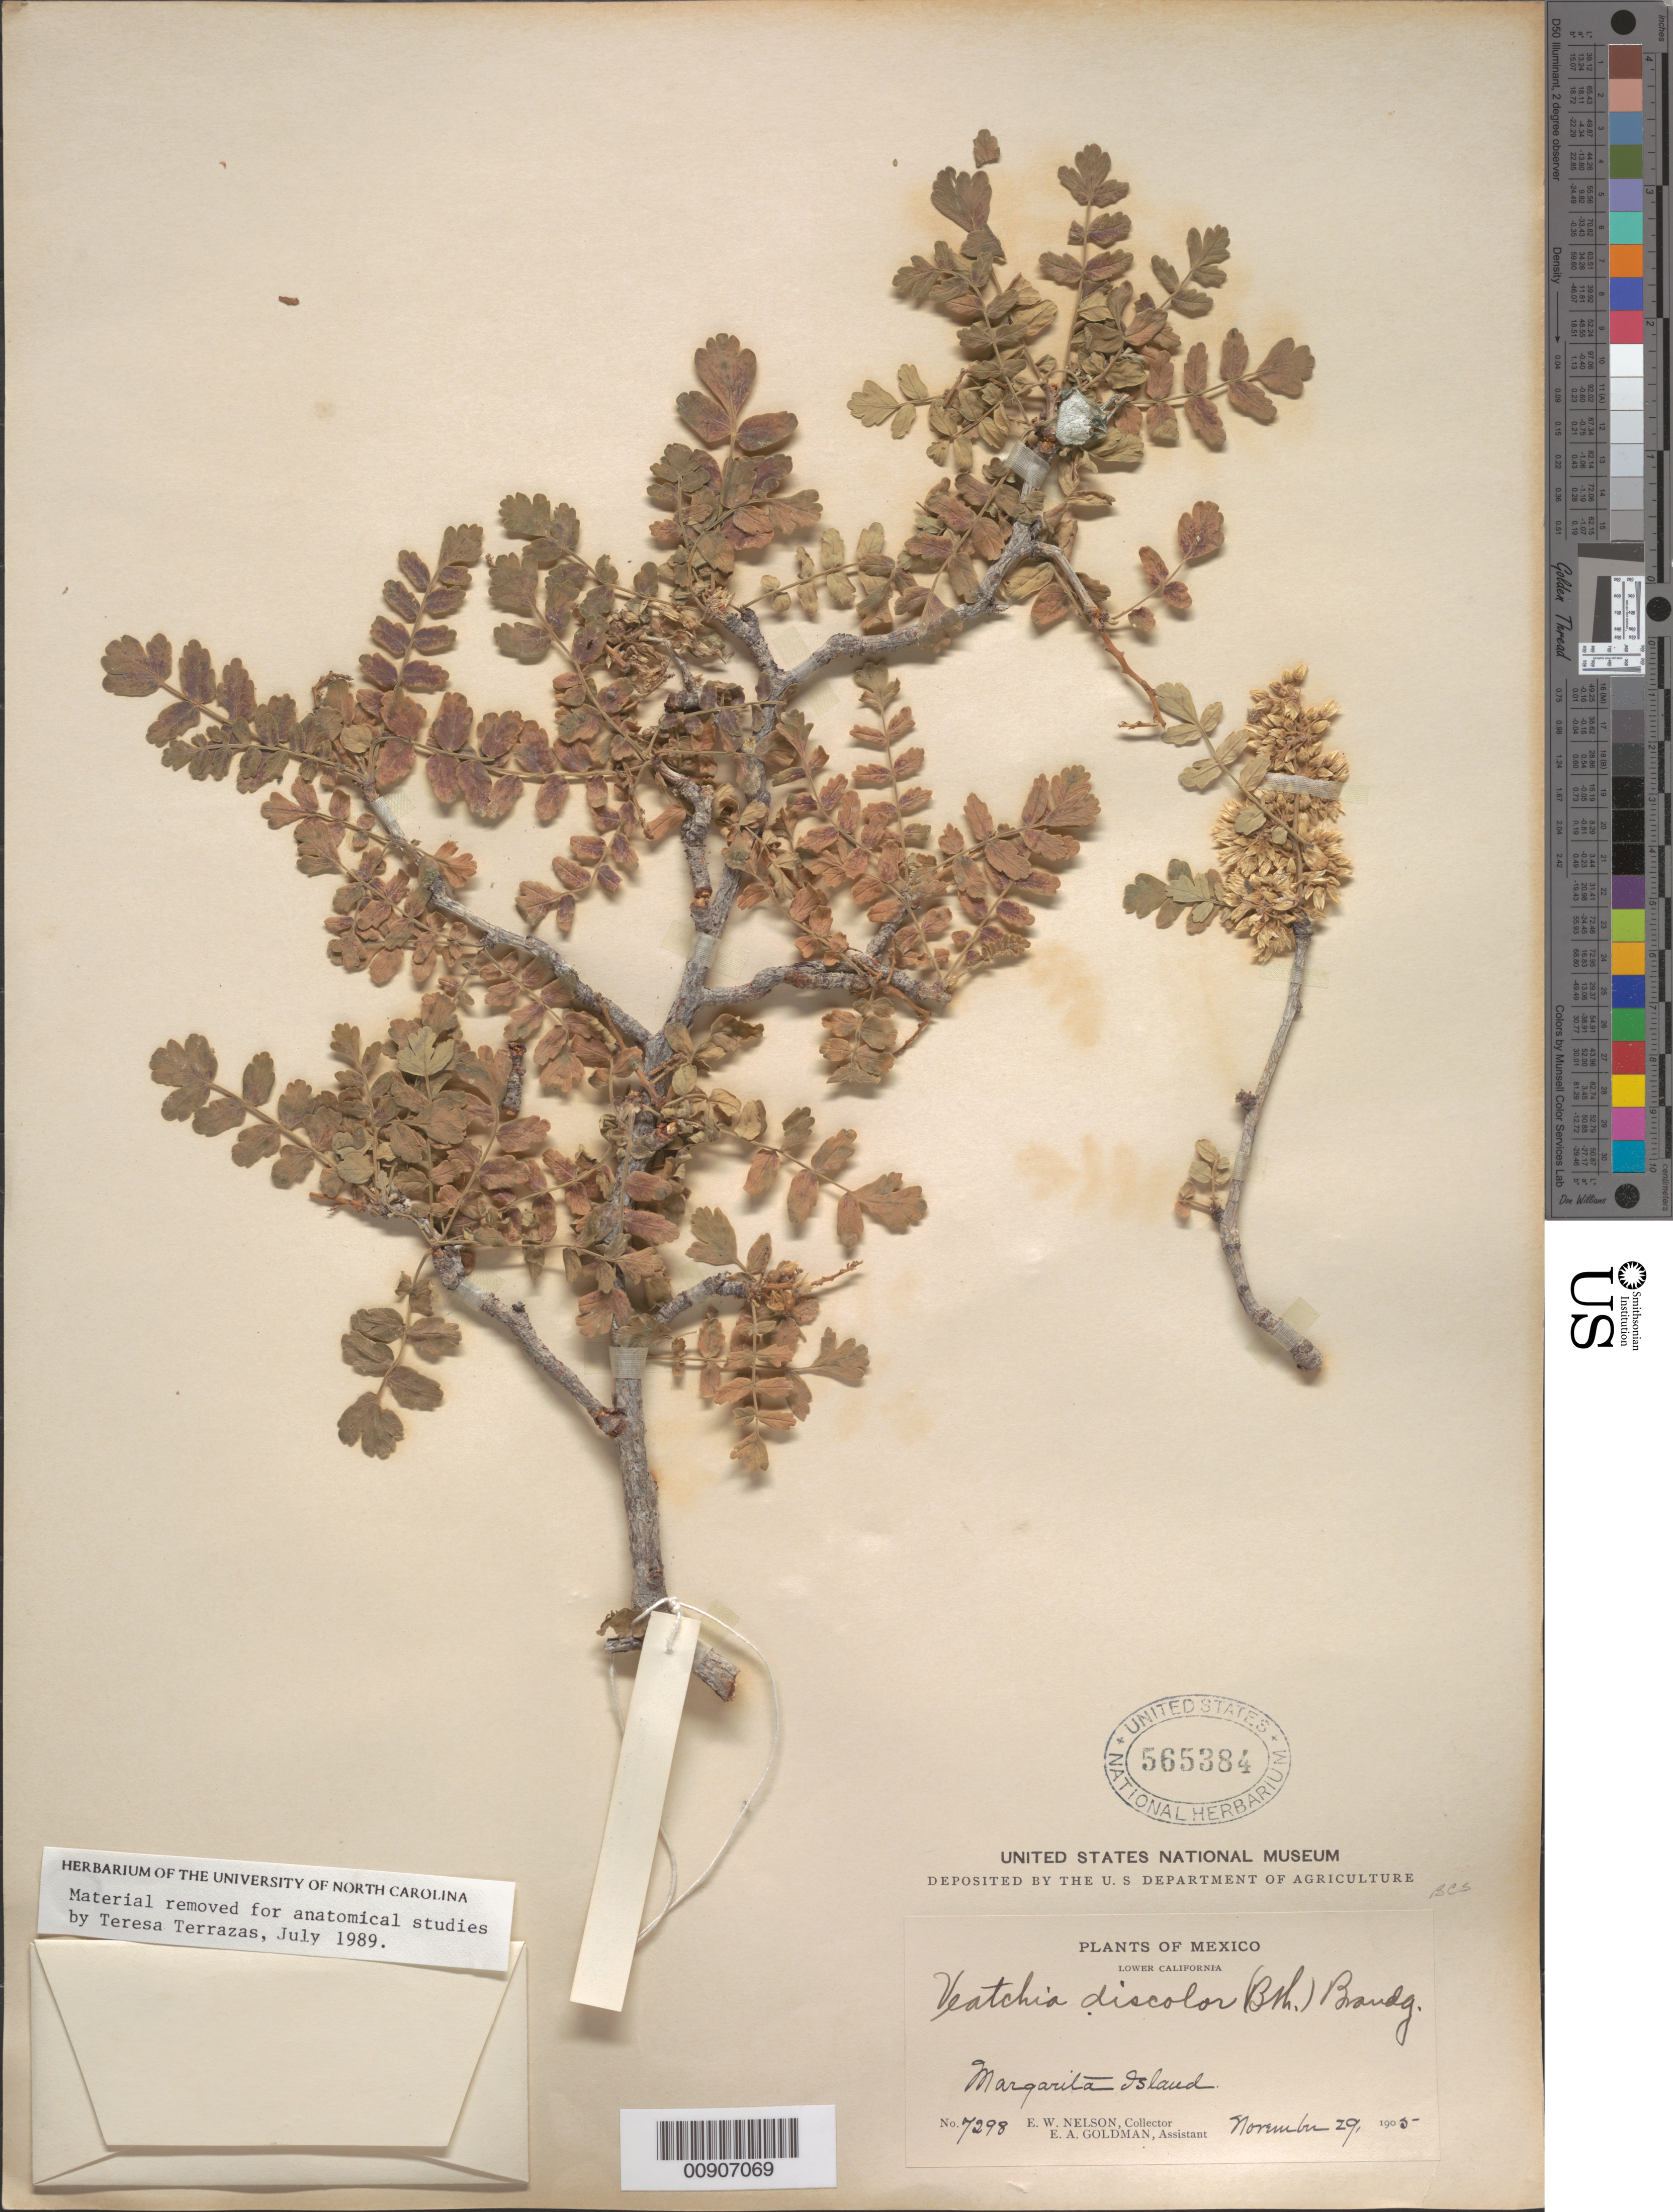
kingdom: Plantae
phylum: Tracheophyta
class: Magnoliopsida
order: Sapindales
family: Anacardiaceae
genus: Pachycormus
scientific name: Pachycormus discolor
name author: (Benth.) Coville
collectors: E. W. Nelson & E. A. Goldman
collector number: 7298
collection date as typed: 29 Nov 1905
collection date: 1905-11-29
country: Mexico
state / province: Baja California Sur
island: Margarita I.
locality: Margarita Island.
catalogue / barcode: US 565384